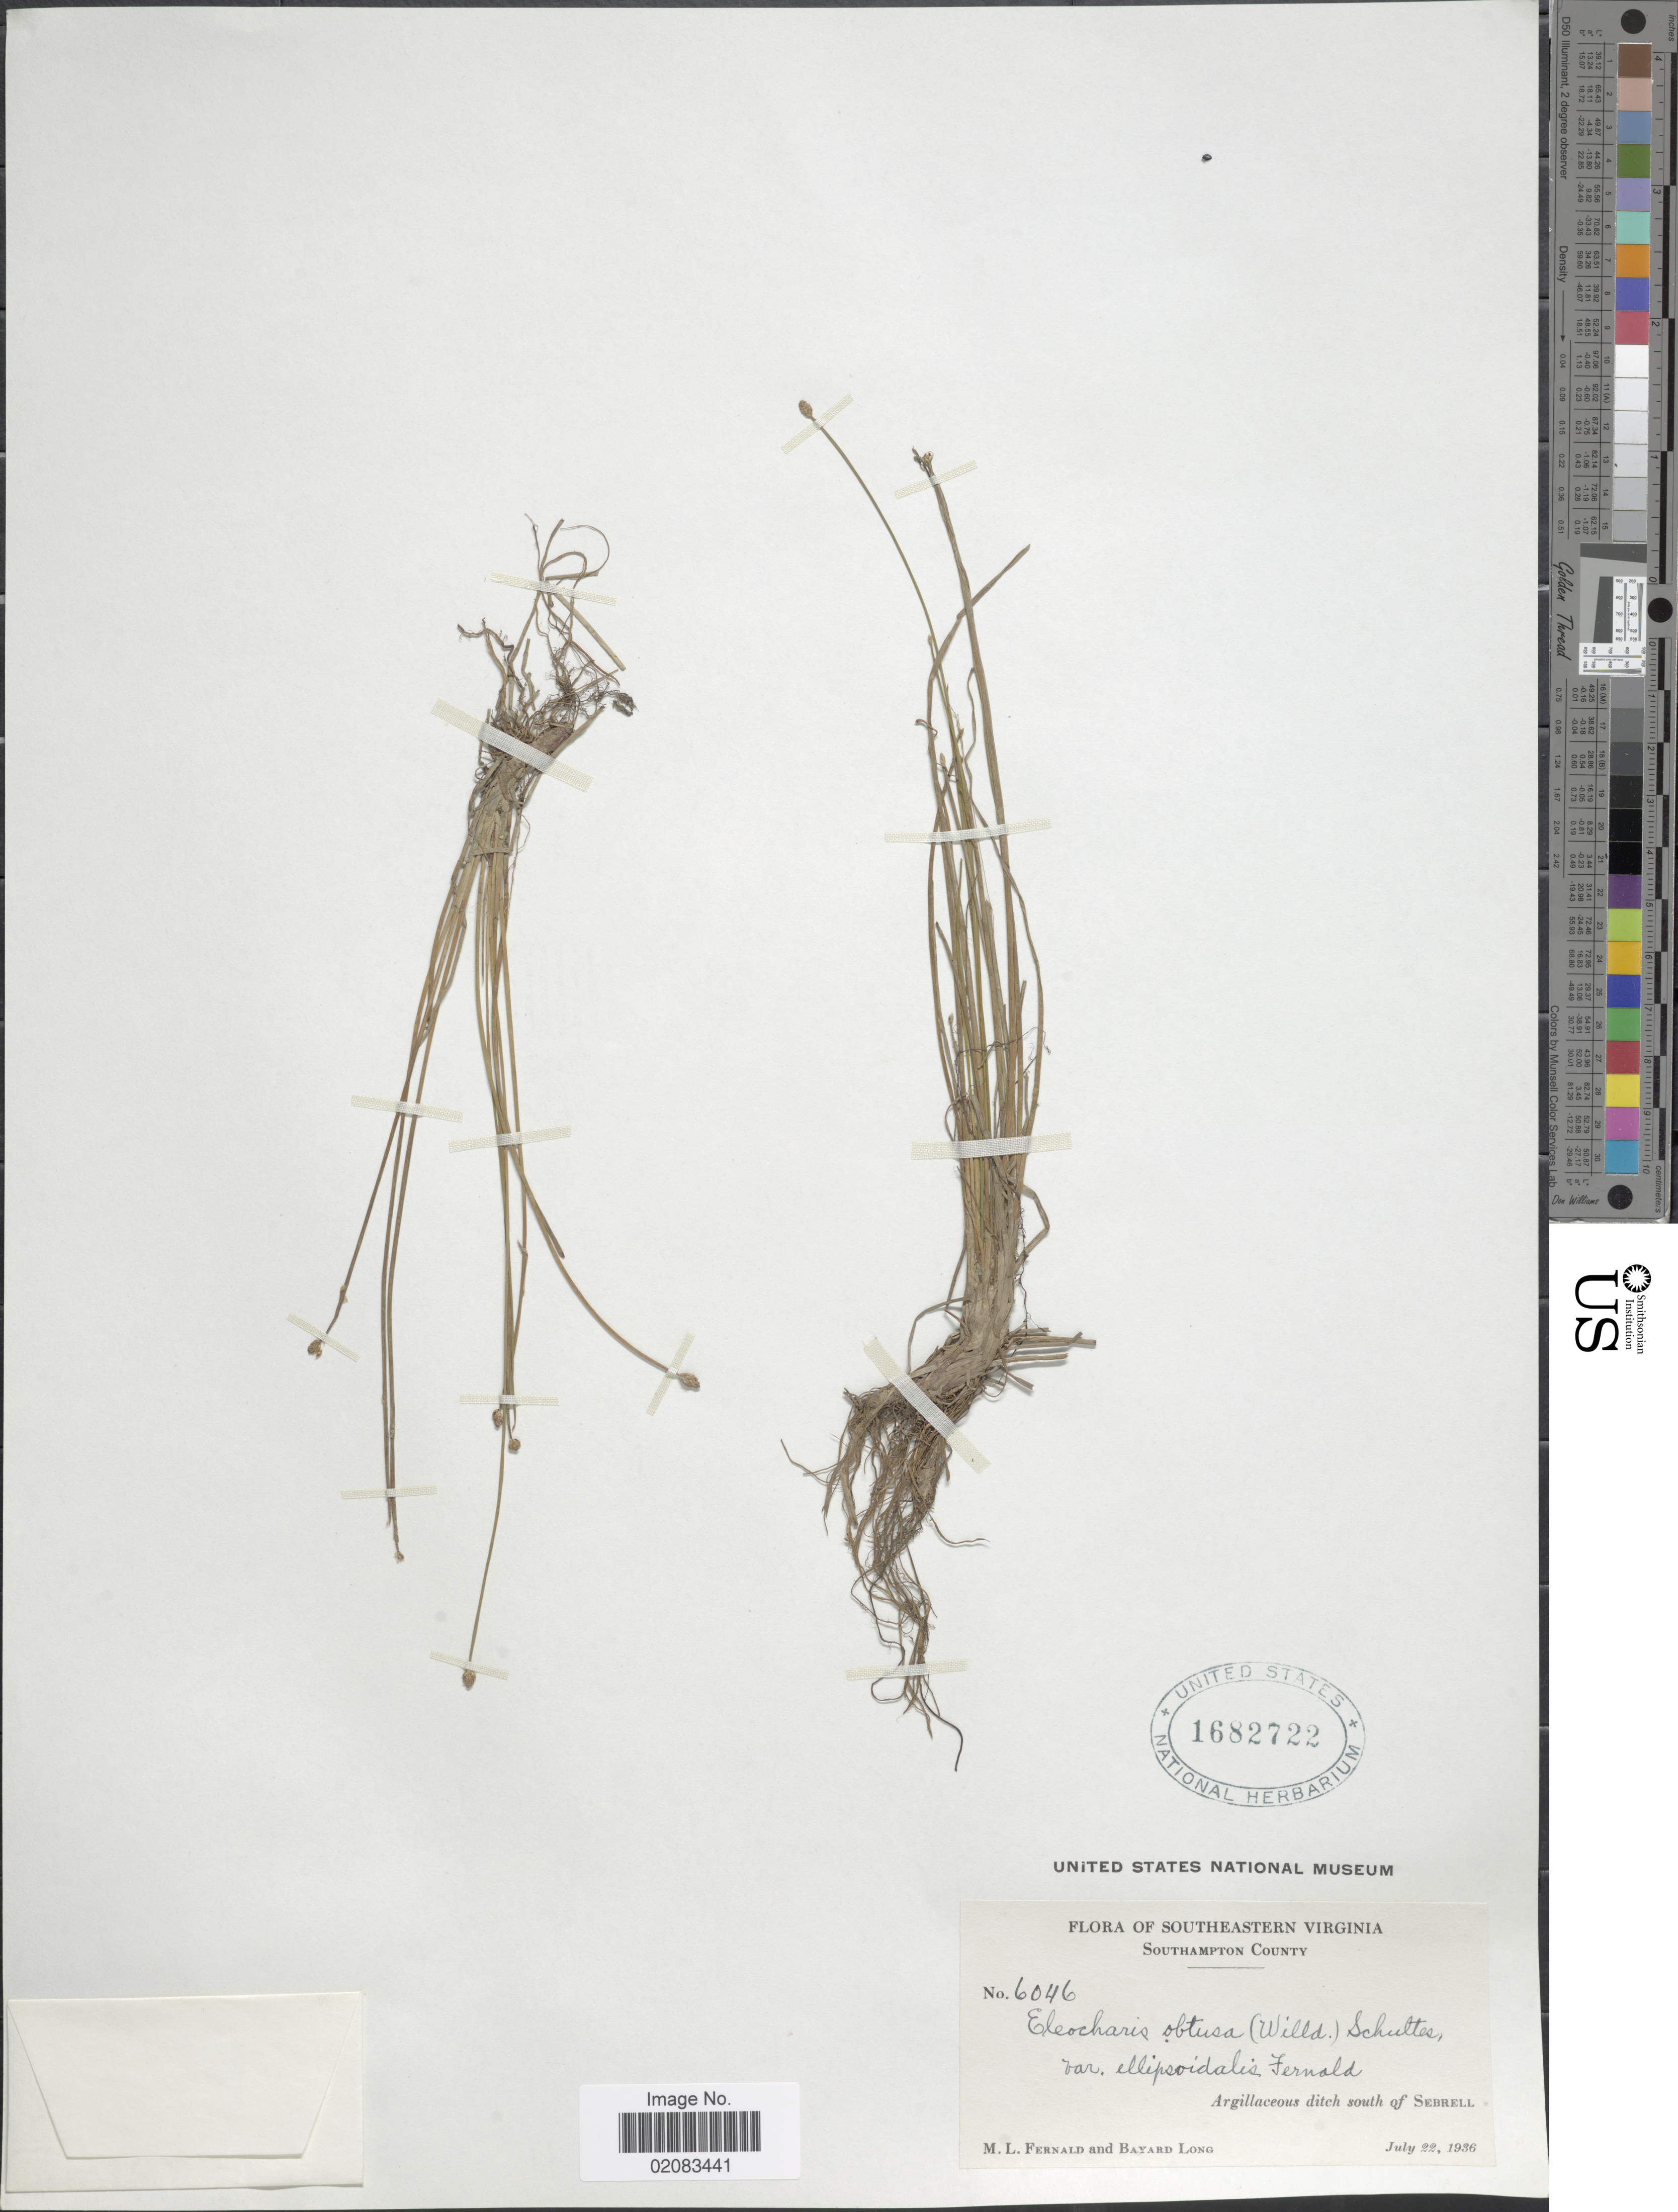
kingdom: Plantae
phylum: Tracheophyta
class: Liliopsida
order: Poales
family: Cyperaceae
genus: Eleocharis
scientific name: Eleocharis obtusa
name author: (Willd.) Schult.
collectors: M. L. Fernald & B. Long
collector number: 6046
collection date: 1936-07-22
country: United States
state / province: Virginia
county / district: Southampton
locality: Southeastern Virginia, Southapton County, Argillaceous ditch south of Sebrell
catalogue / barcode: US 1682722